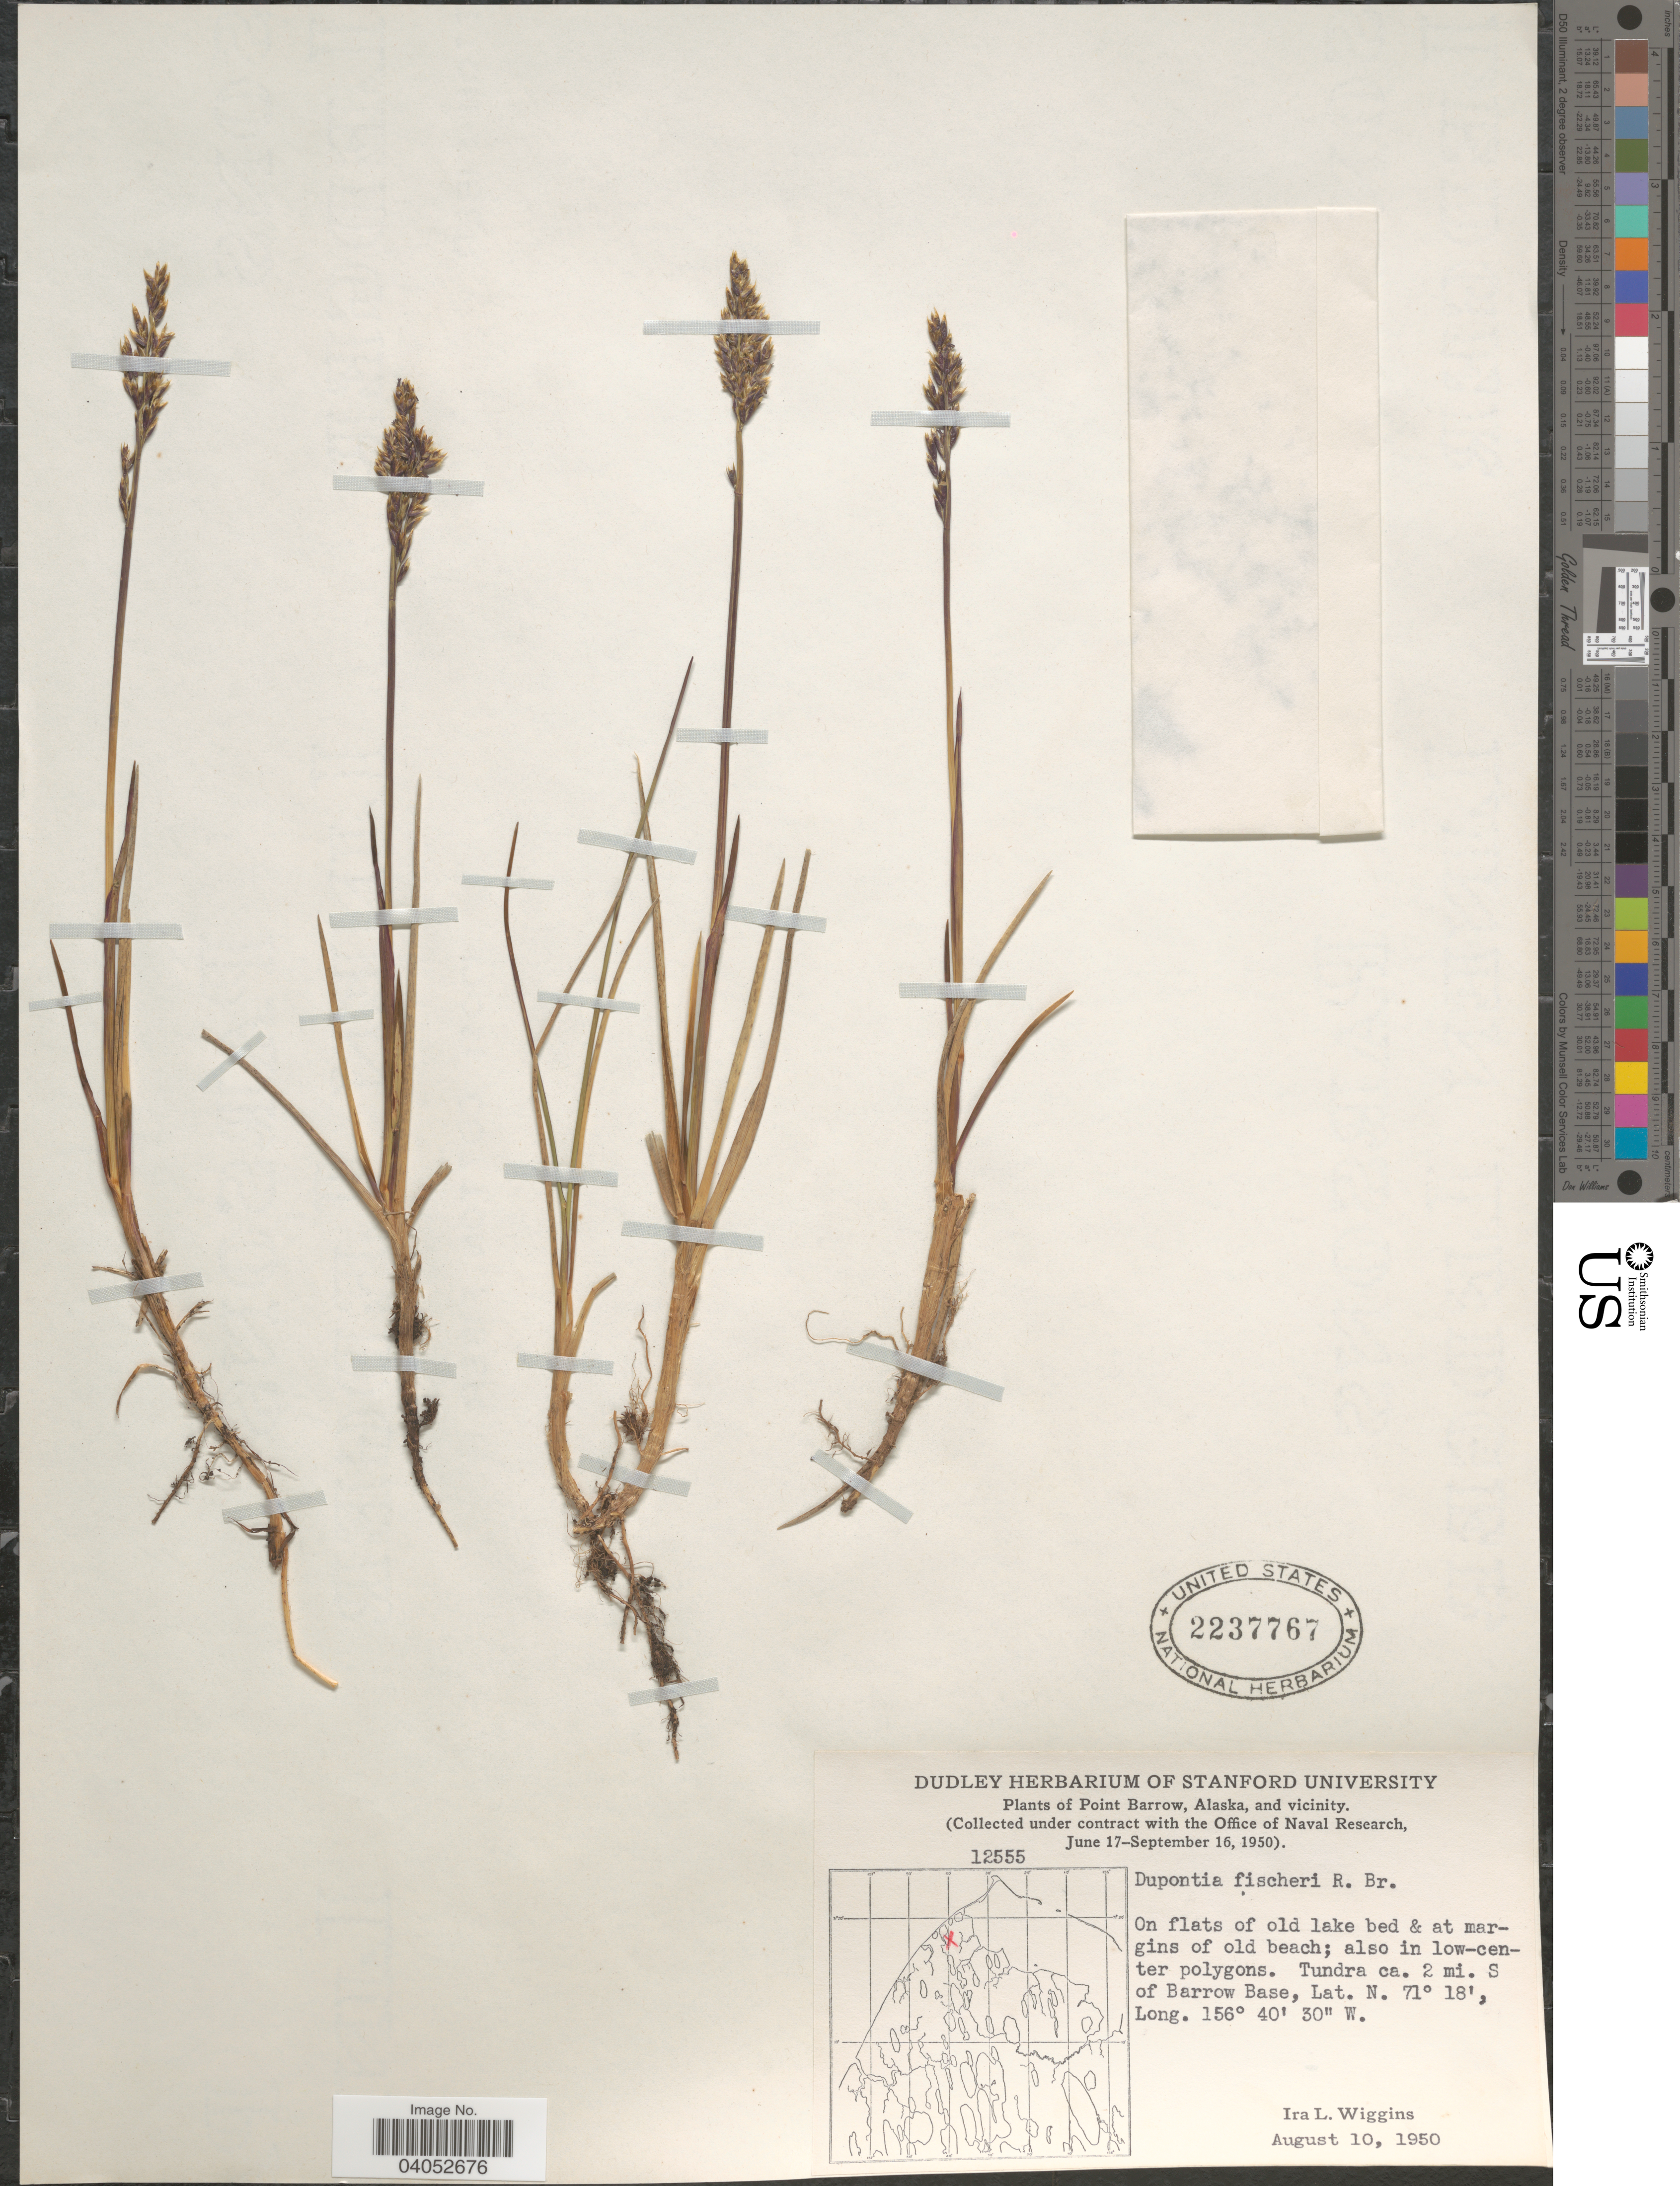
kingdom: Plantae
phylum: Tracheophyta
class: Liliopsida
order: Poales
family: Poaceae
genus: Dupontia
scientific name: Dupontia micrantha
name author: Holm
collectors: I. L. Wiggins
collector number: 12555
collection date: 1950-08-10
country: United States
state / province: Alaska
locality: Point Barrow and vicinity. Tundra ca. 2 mi. S of Barrow Base.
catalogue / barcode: US 2237767